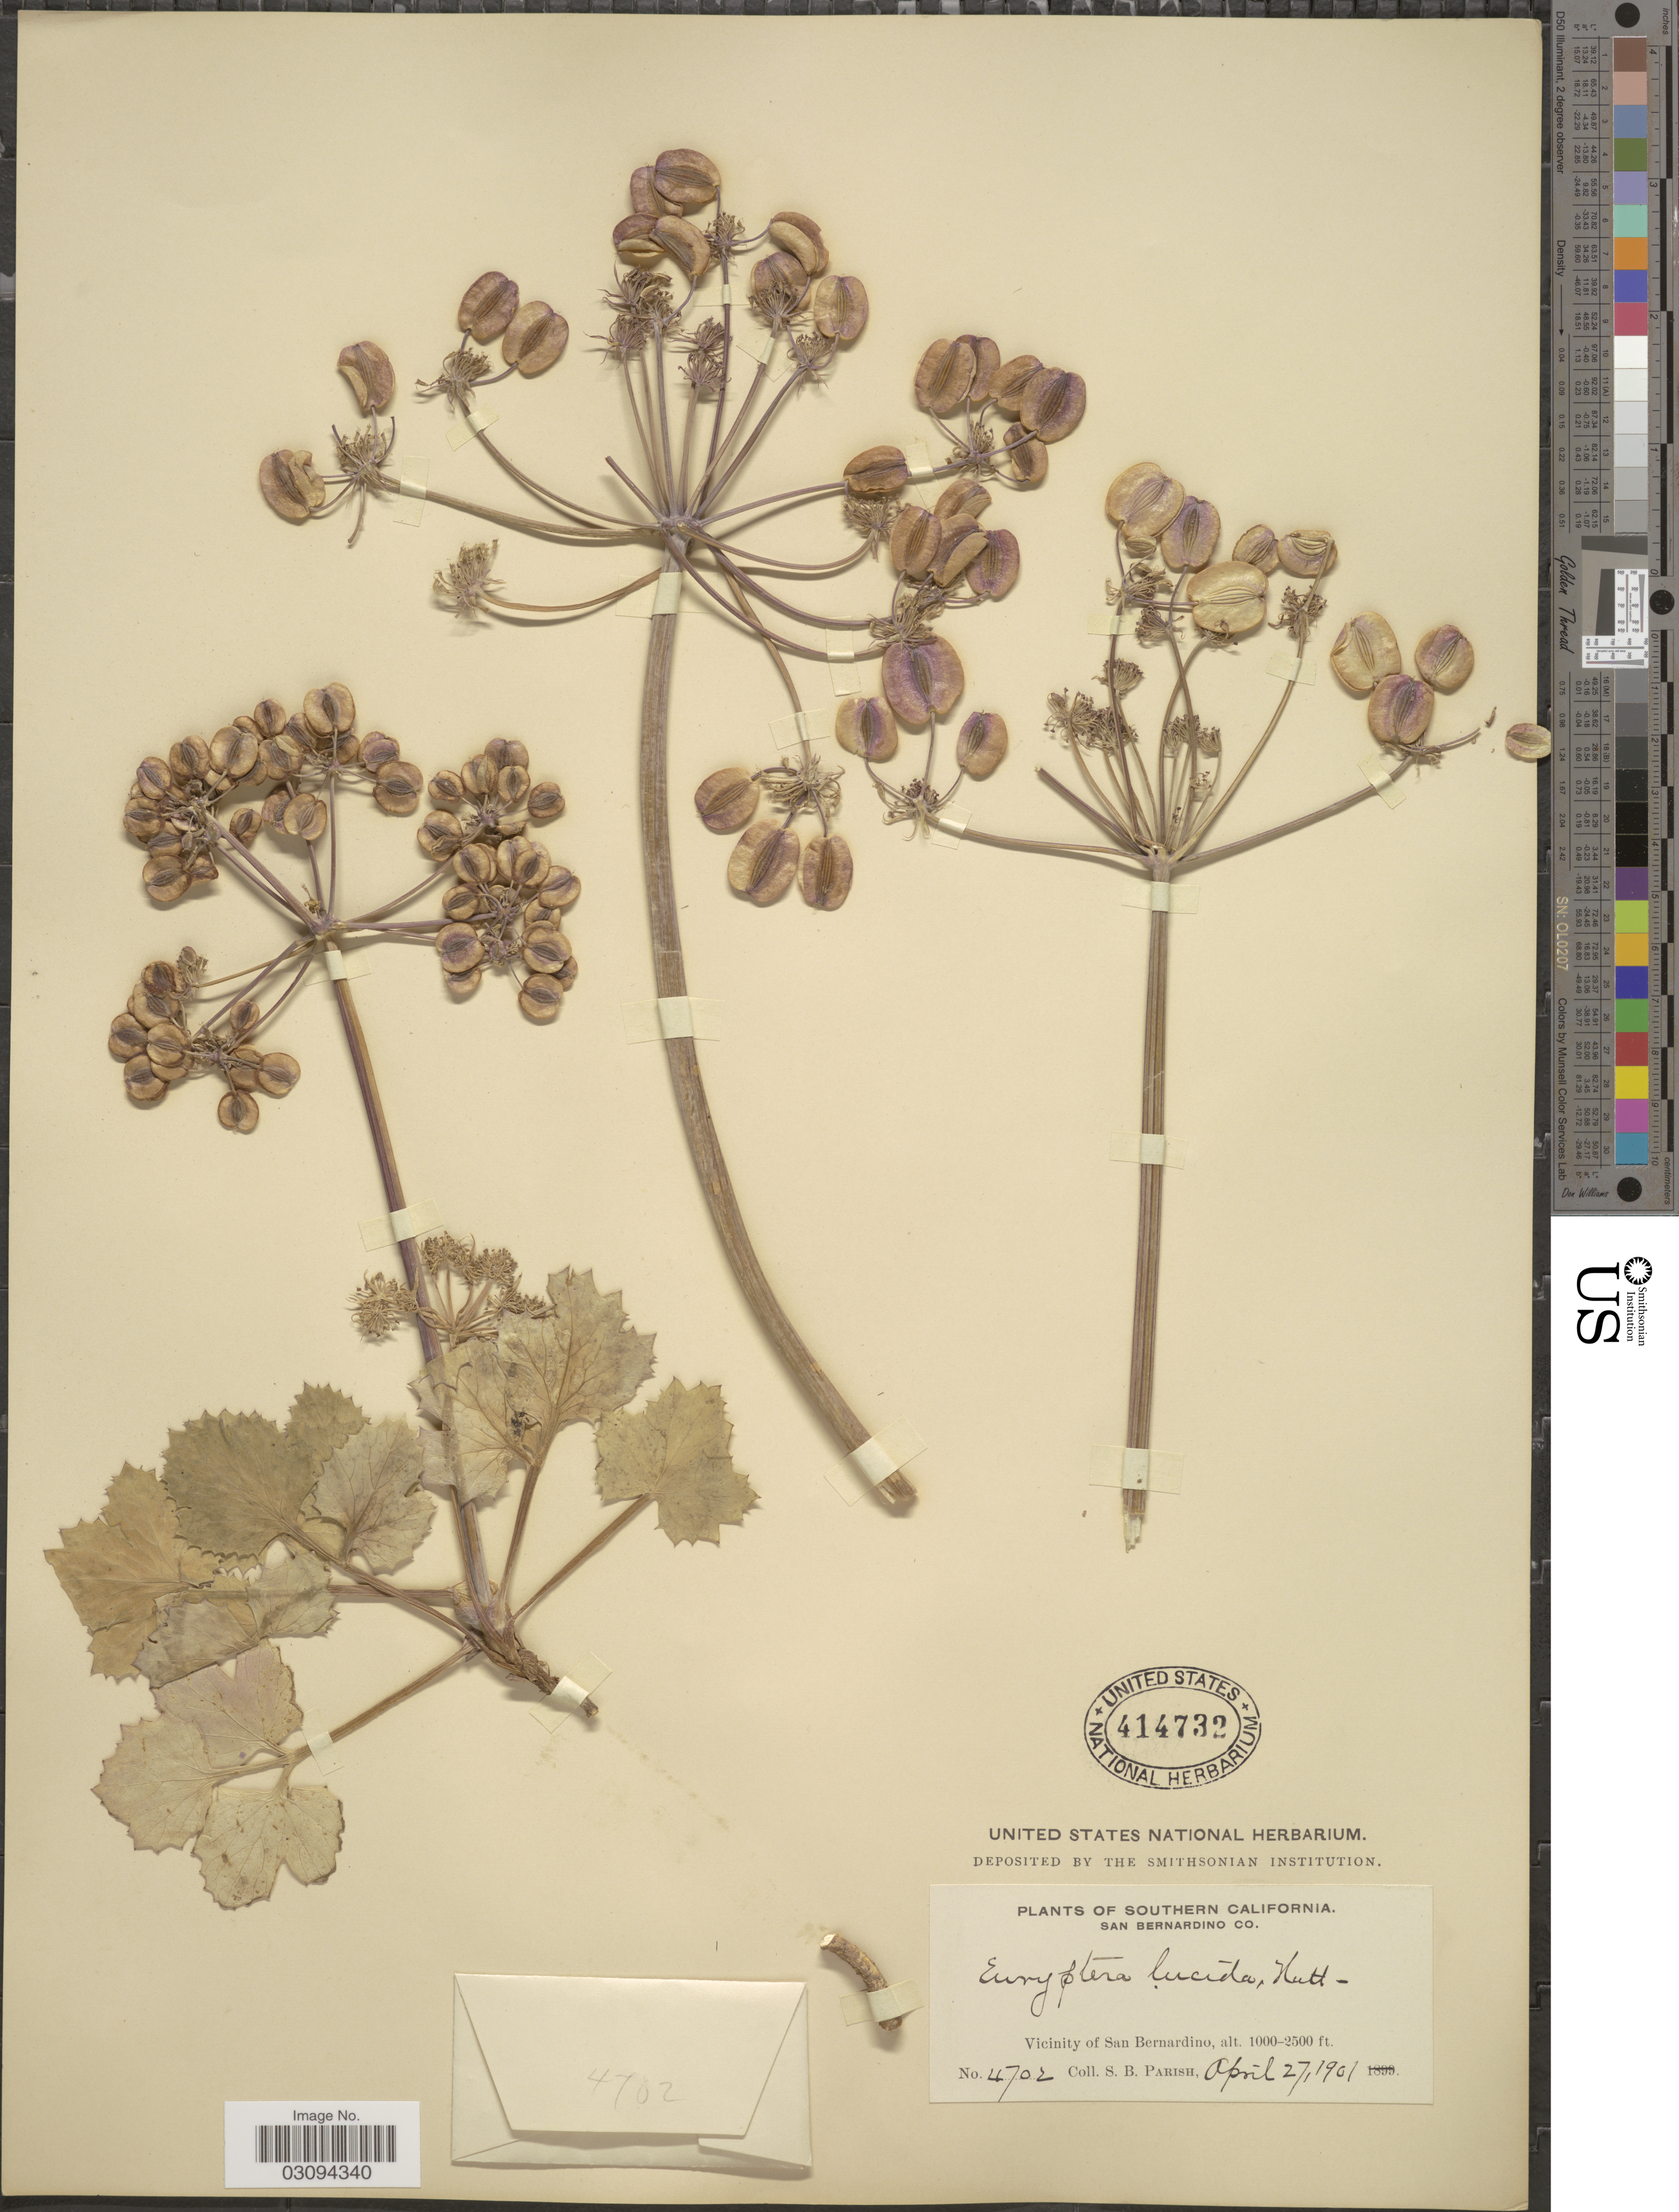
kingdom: Plantae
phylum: Tracheophyta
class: Magnoliopsida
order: Apiales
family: Apiaceae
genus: Lomatium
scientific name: Lomatium lucidum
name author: (Nutt. ex Torr. & A. Gray) Jeps.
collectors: S. B. Parish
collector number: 4702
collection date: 1901-04-27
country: United States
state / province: California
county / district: San Bernardino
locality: Southern California. San Bernardino Co. Vicinity of San Bernardino.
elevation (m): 305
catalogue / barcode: US 414732